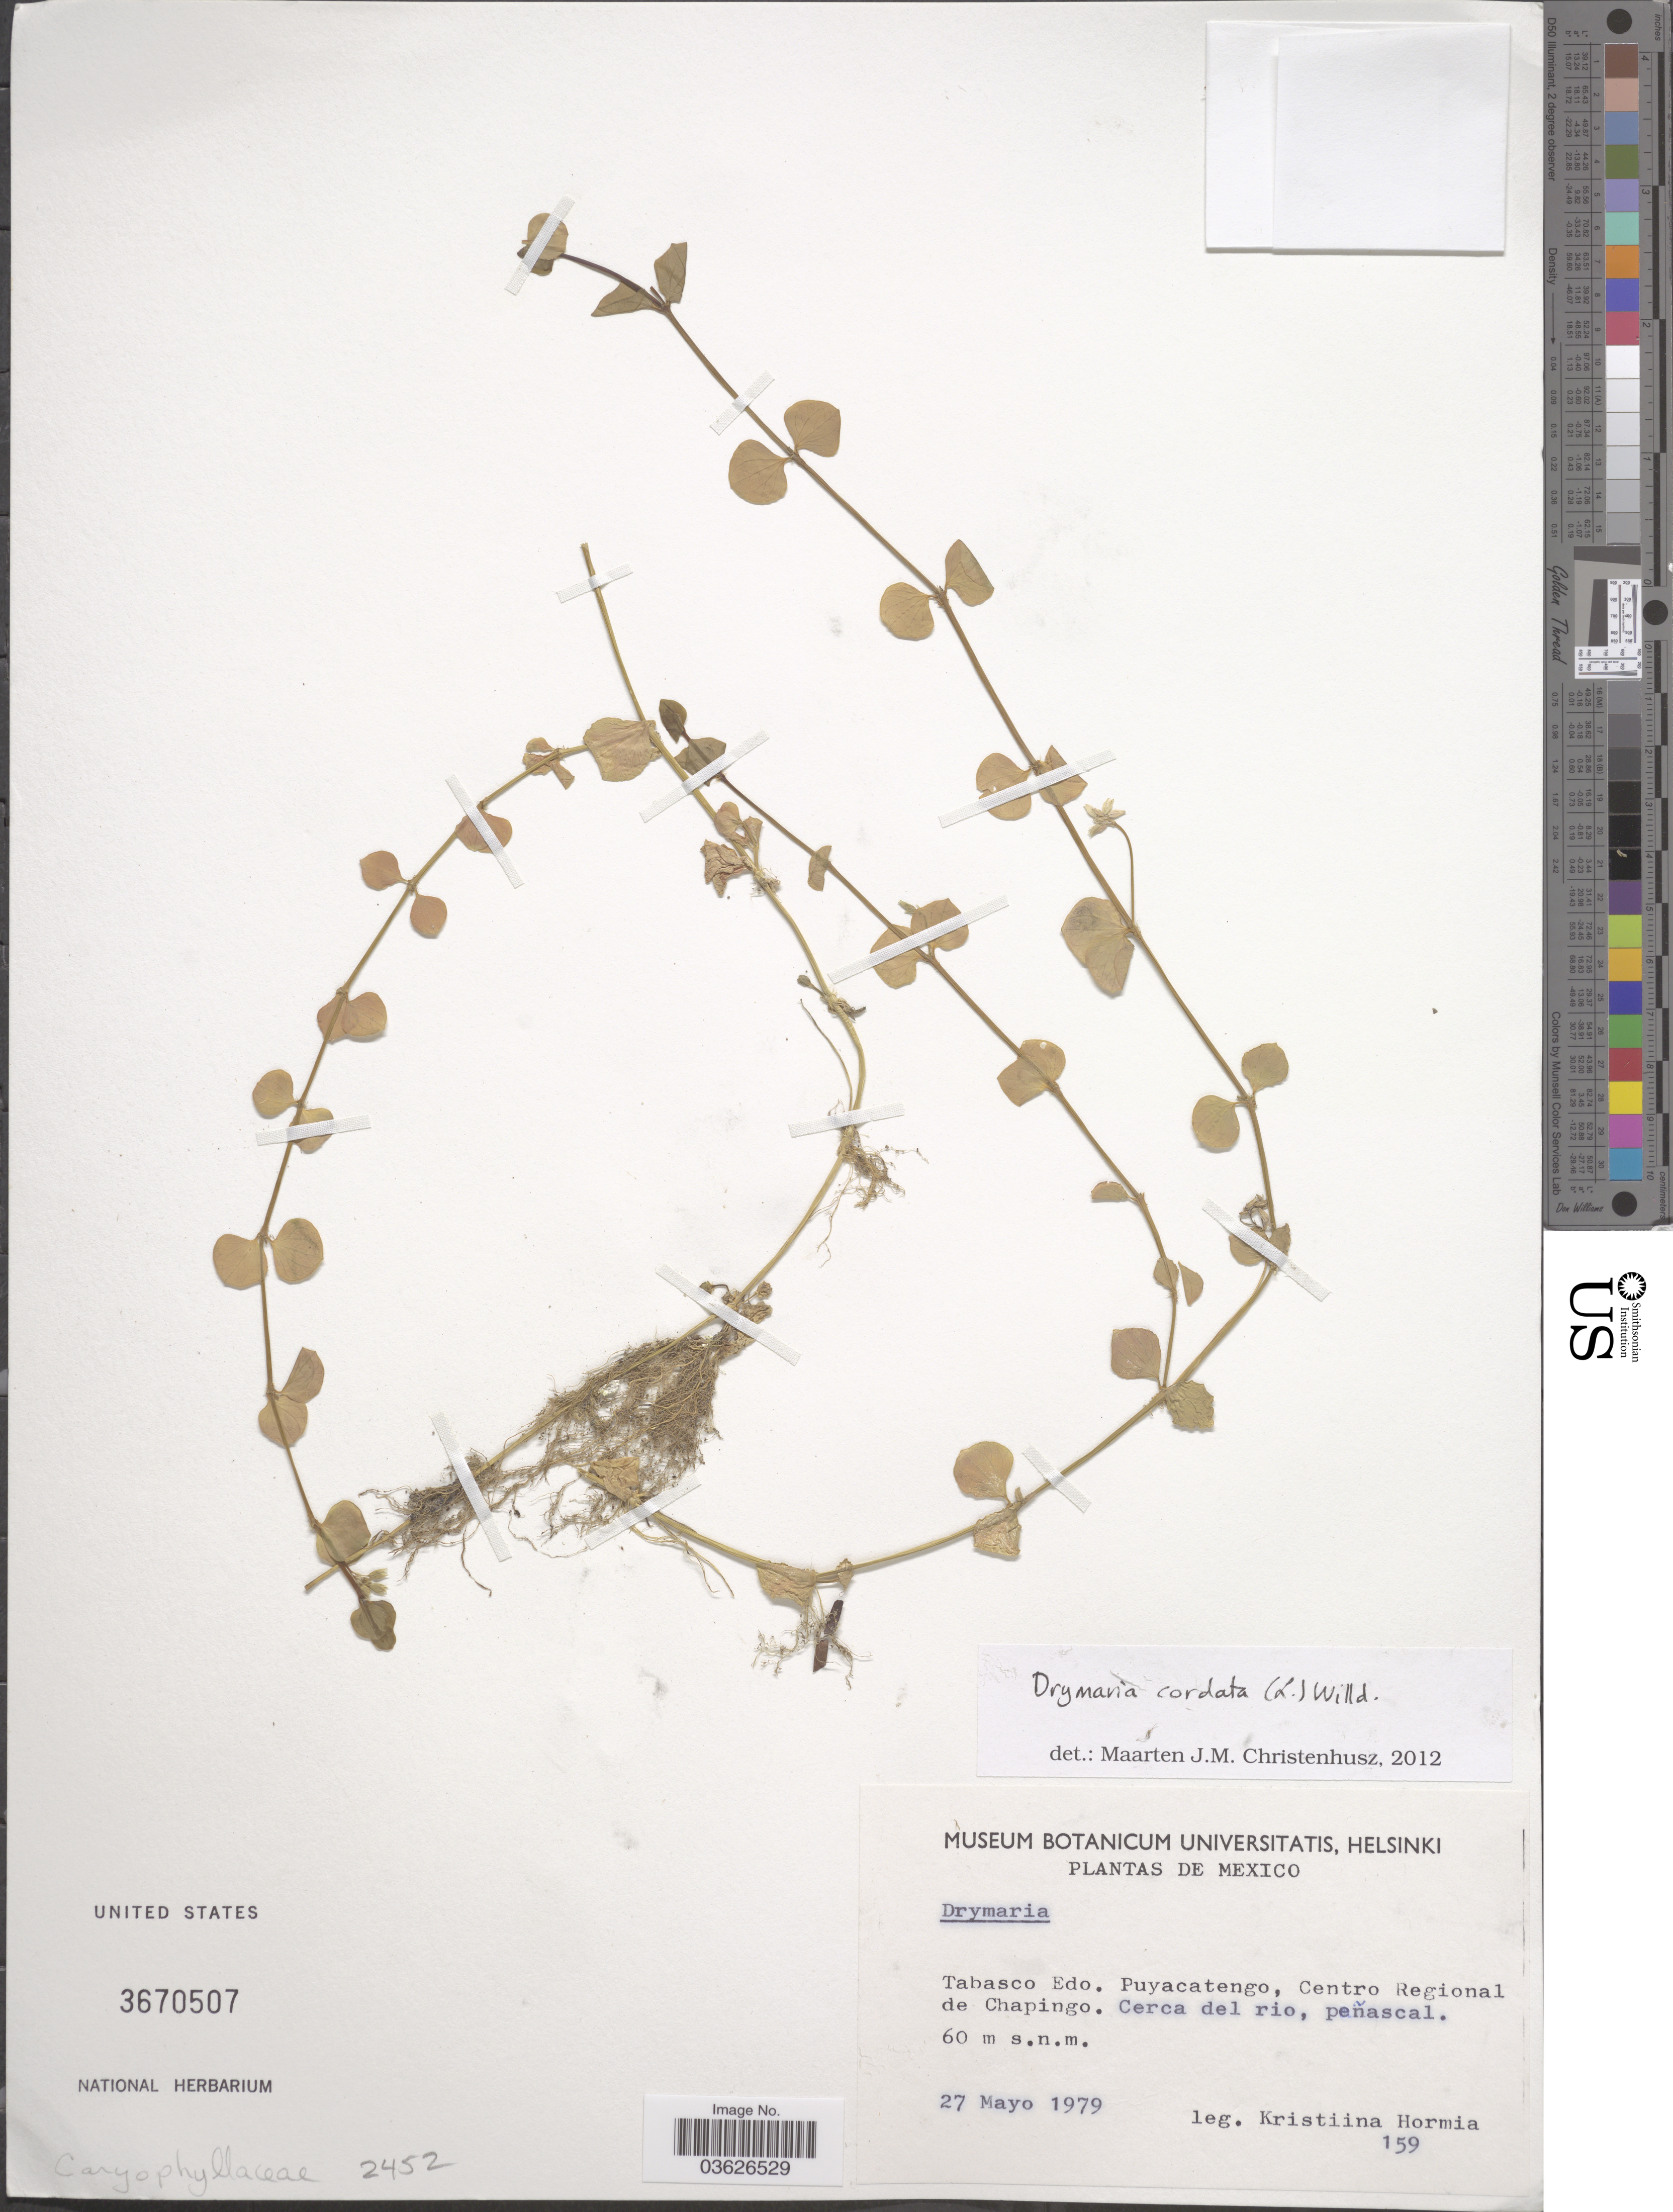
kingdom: Plantae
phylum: Tracheophyta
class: Magnoliopsida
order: Caryophyllales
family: Caryophyllaceae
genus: Drymaria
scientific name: Drymaria cordata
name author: (L.) Willd. ex Schult.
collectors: K. Hormia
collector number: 159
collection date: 1979-05-27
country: Mexico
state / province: Tabasco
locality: Puyacatengo, Centro Regional de Chapingo. Cerca del rio.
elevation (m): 60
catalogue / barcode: US 3670507